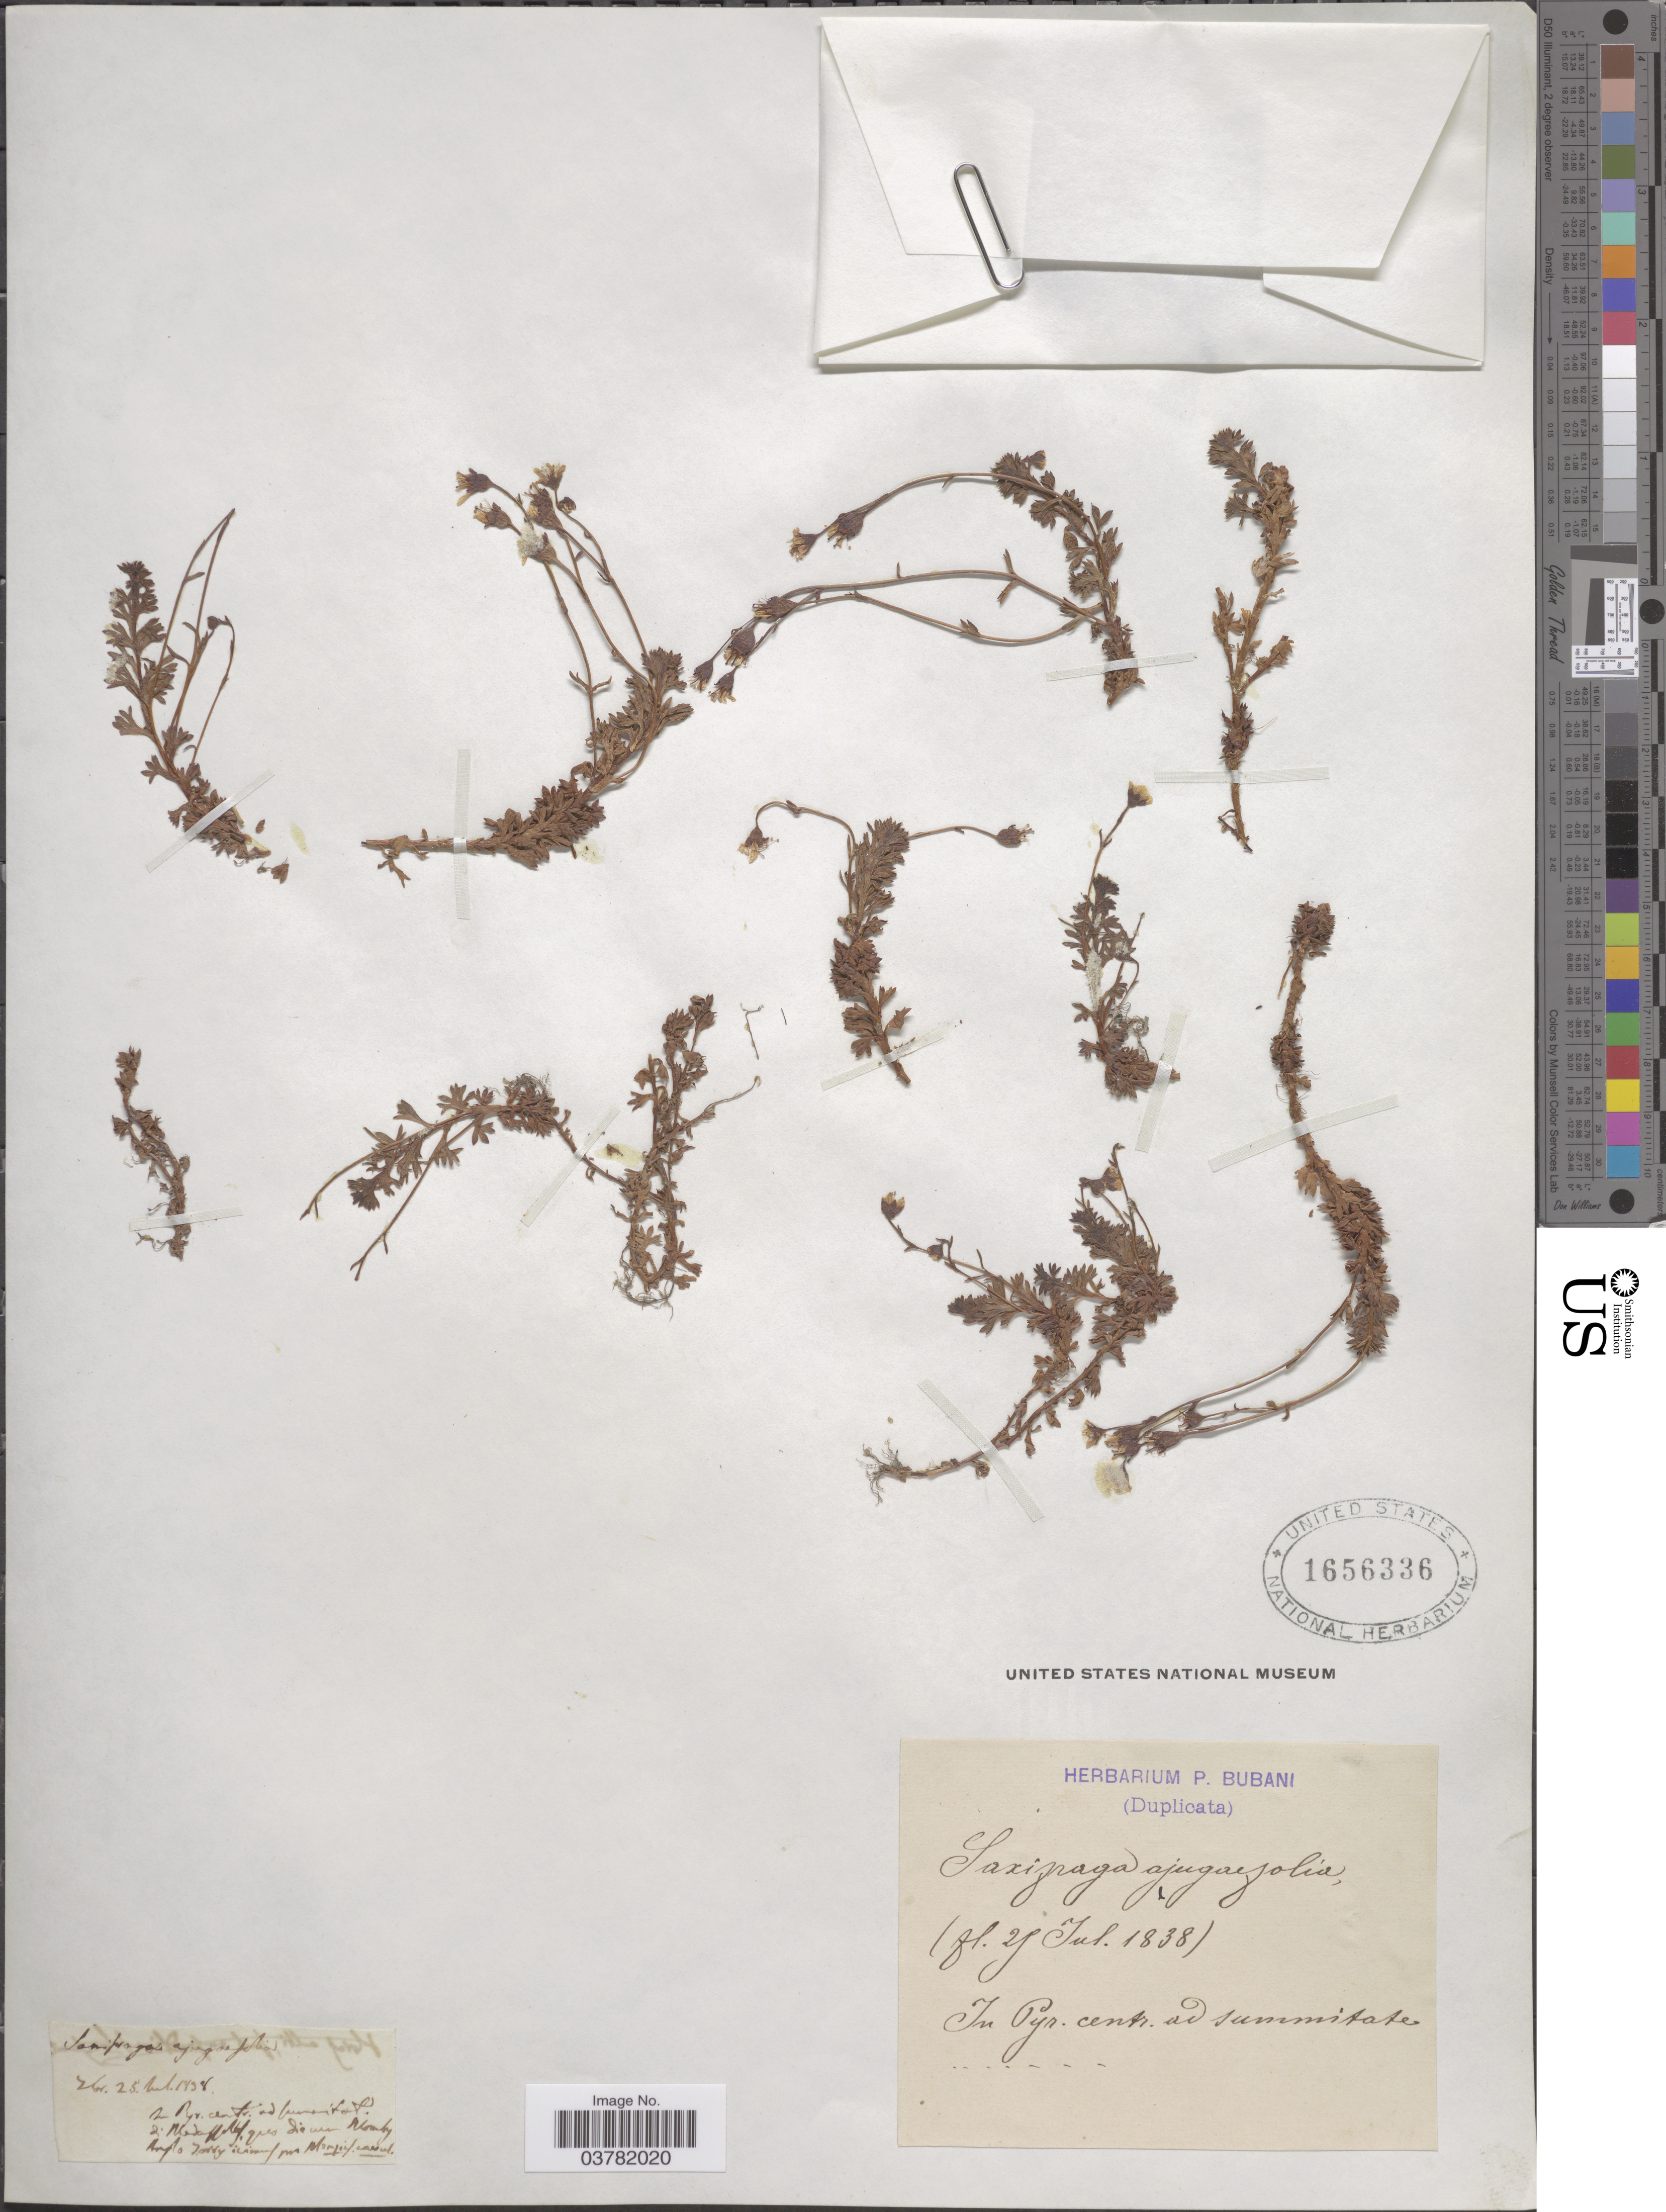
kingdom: Plantae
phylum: Tracheophyta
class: Magnoliopsida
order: Saxifragales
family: Saxifragaceae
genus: Saxifraga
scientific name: Saxifraga ajugifolia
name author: Wahlenb.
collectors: ex herb. P. Bubani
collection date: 1838-07-25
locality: In Pyr. centr. ad summitate.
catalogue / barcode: US 1656336